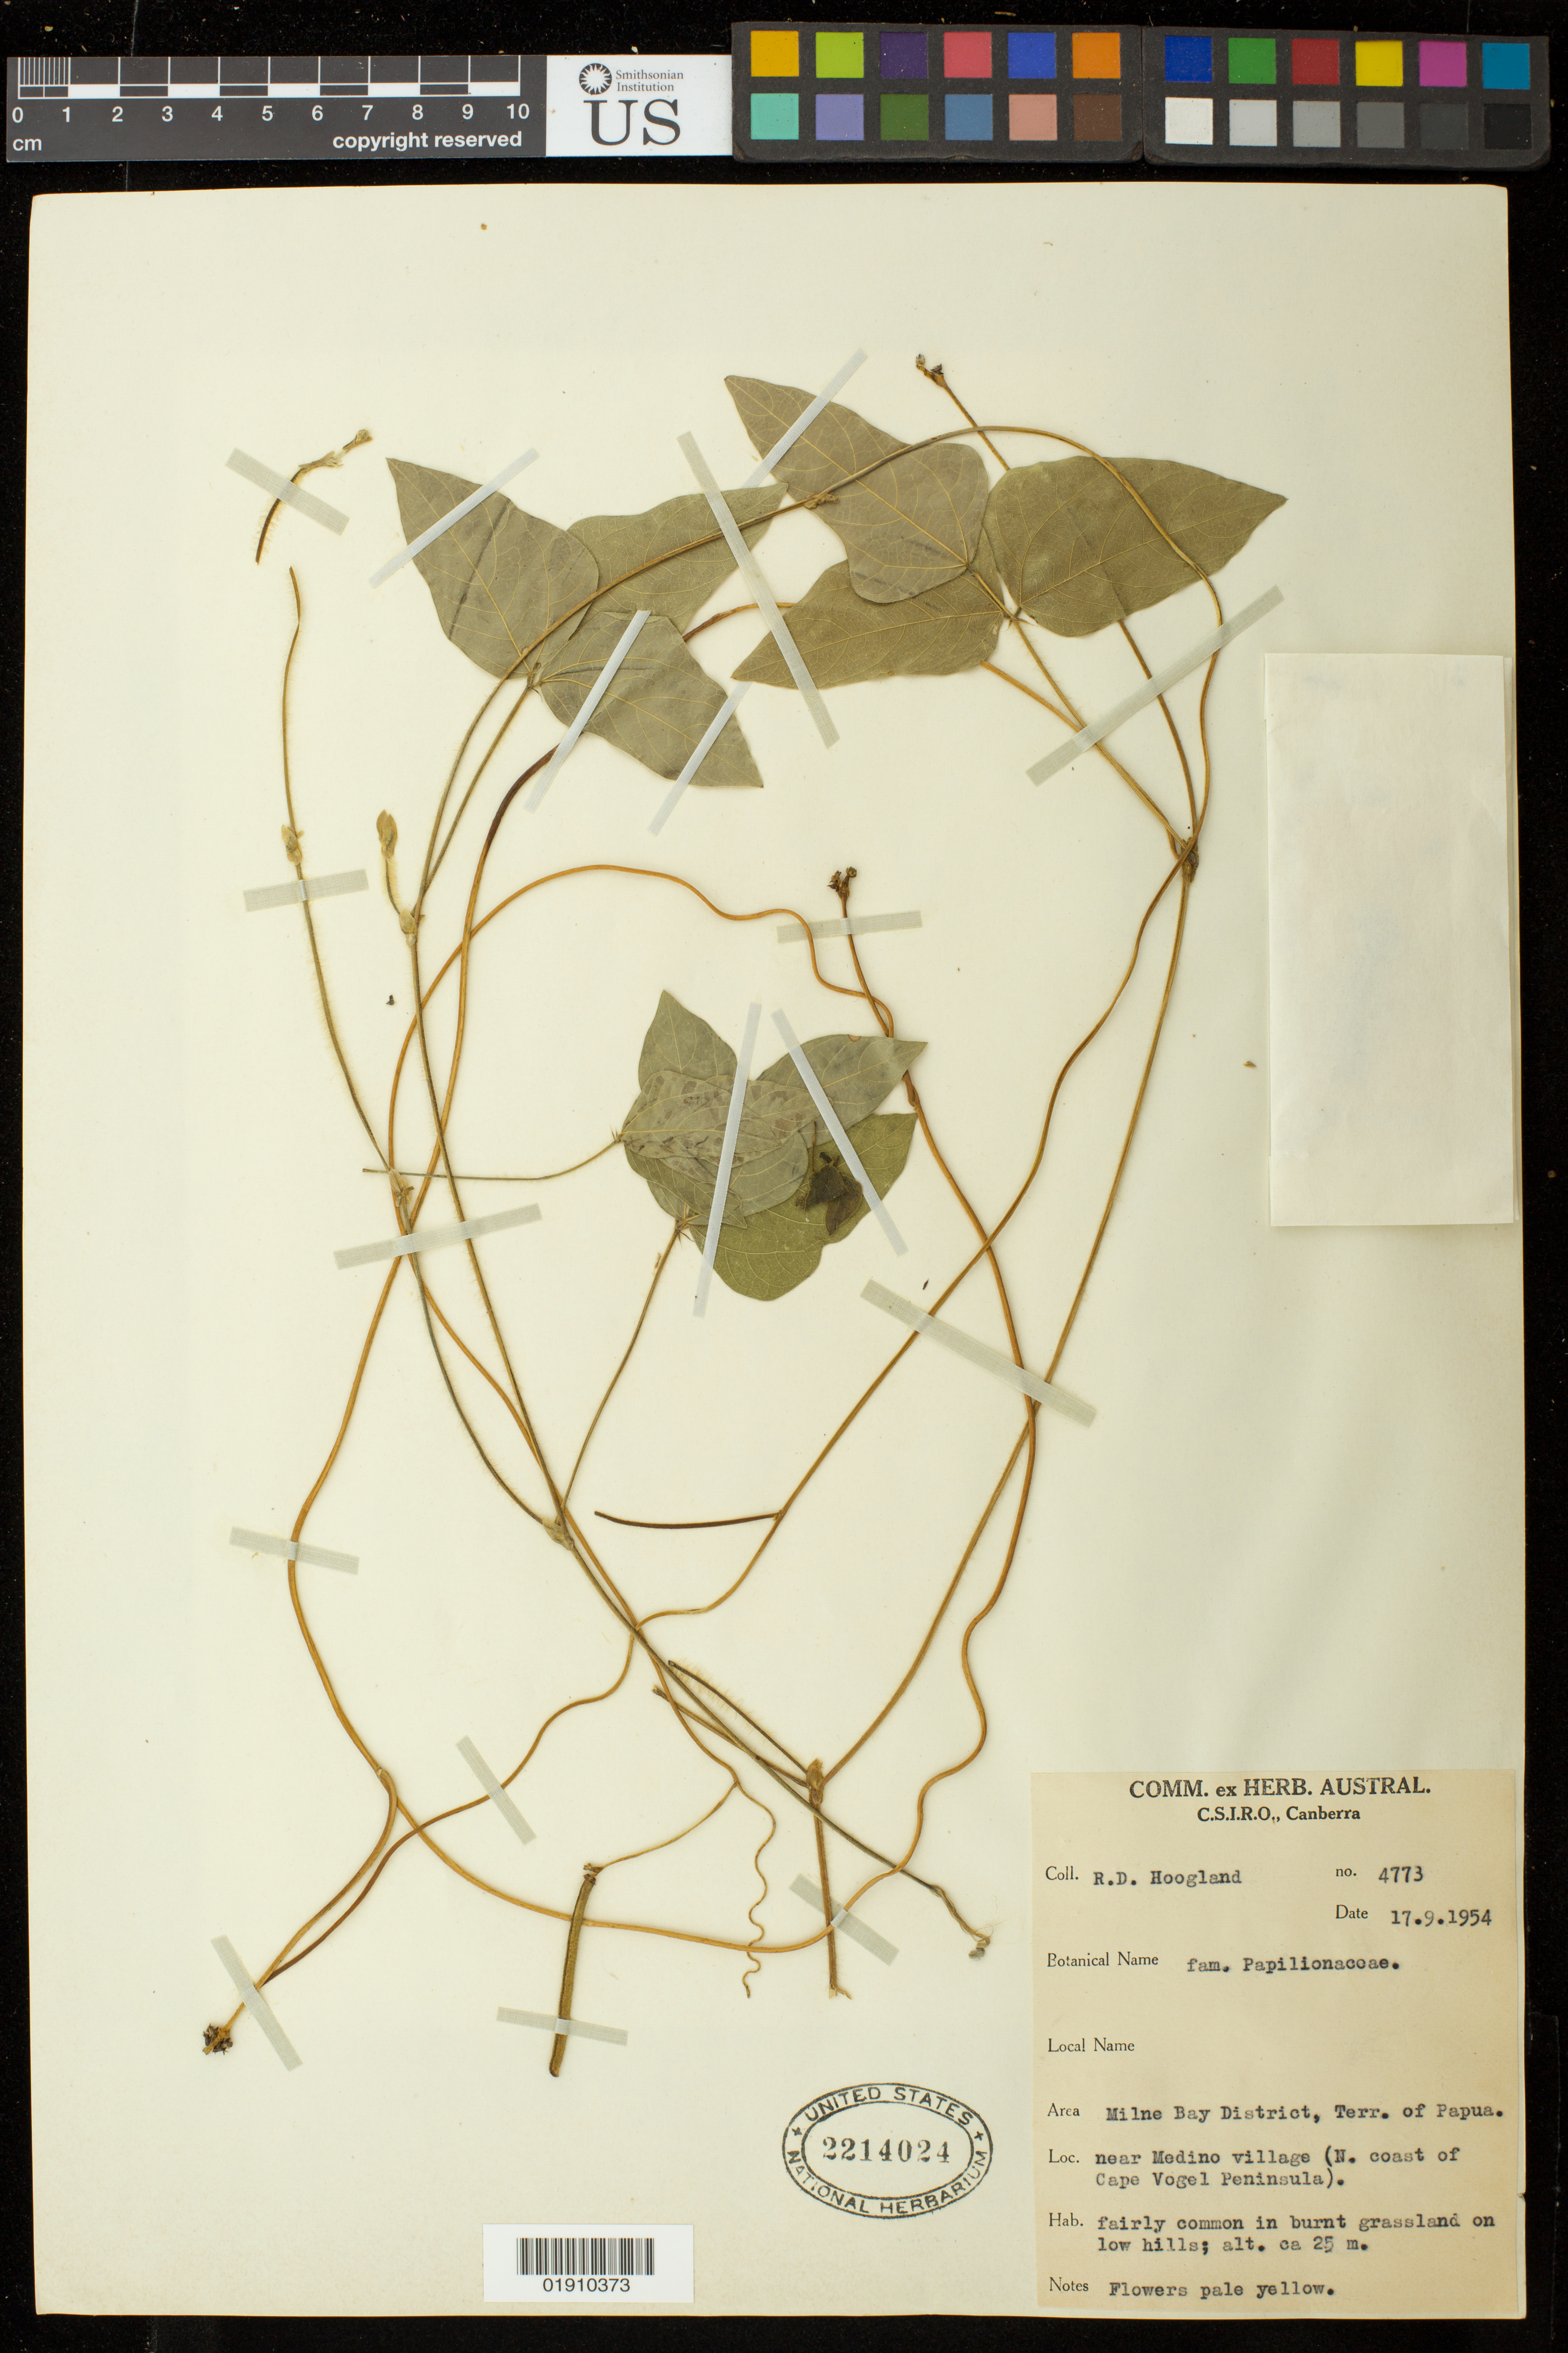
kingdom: Plantae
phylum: Tracheophyta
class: Magnoliopsida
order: Fabales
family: Fabaceae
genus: Vigna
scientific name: Vigna radiata var. sublobata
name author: (Roxb.) Verdc.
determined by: Ding Hou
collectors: R. D. Hoogland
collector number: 4773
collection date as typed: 17.9.1954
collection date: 1954-09-17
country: Papua New Guinea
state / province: Milne Bay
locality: Milne Bay District, Terr. of Papua. near Medino village (N. coast of Cape Vogel Peninsula).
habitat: fairly common in burnt grassland on low hills; alt. ca 25 m.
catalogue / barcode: US 2214024